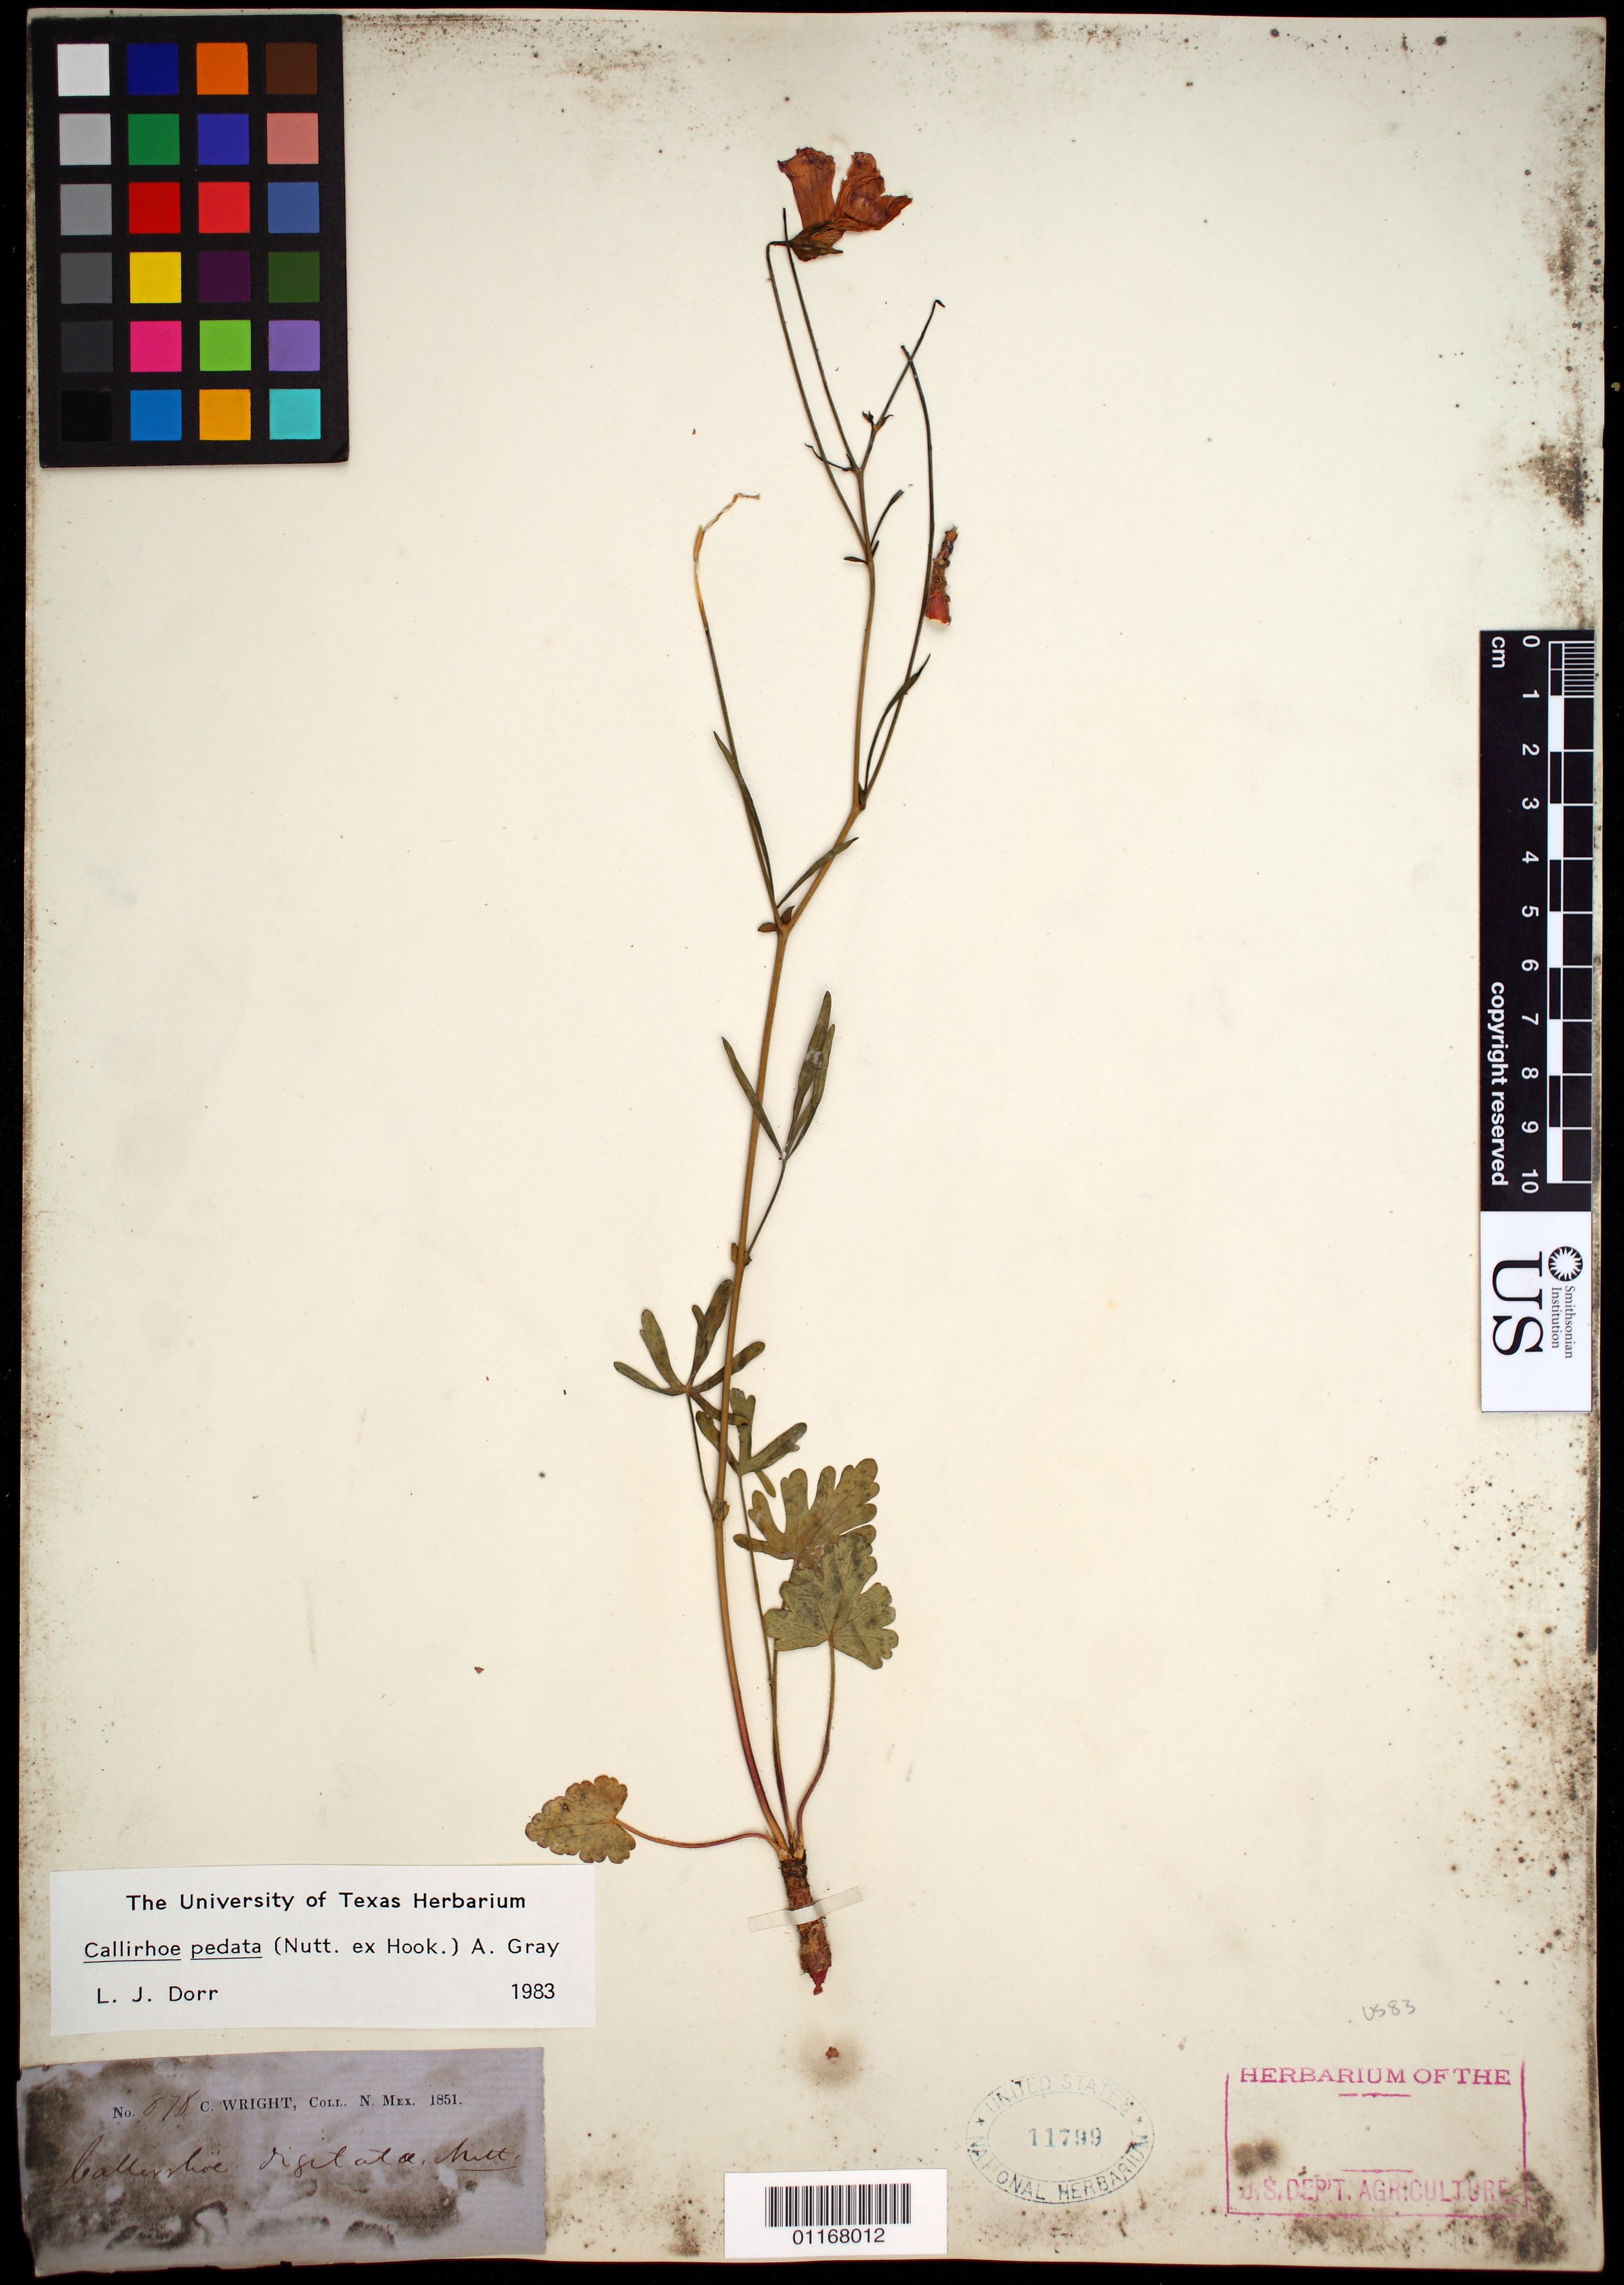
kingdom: Plantae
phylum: Tracheophyta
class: Magnoliopsida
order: Malvales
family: Malvaceae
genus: Callirhoe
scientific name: Callirhoe pedata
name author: (Hook.) A. Gray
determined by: Dorr, L. J., (BOT), Smithsonian Institution - National Museum of Natural History (UNITED STATES)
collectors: C. Wright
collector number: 878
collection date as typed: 1851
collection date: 1851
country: United States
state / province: New Mexico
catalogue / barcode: US 11799